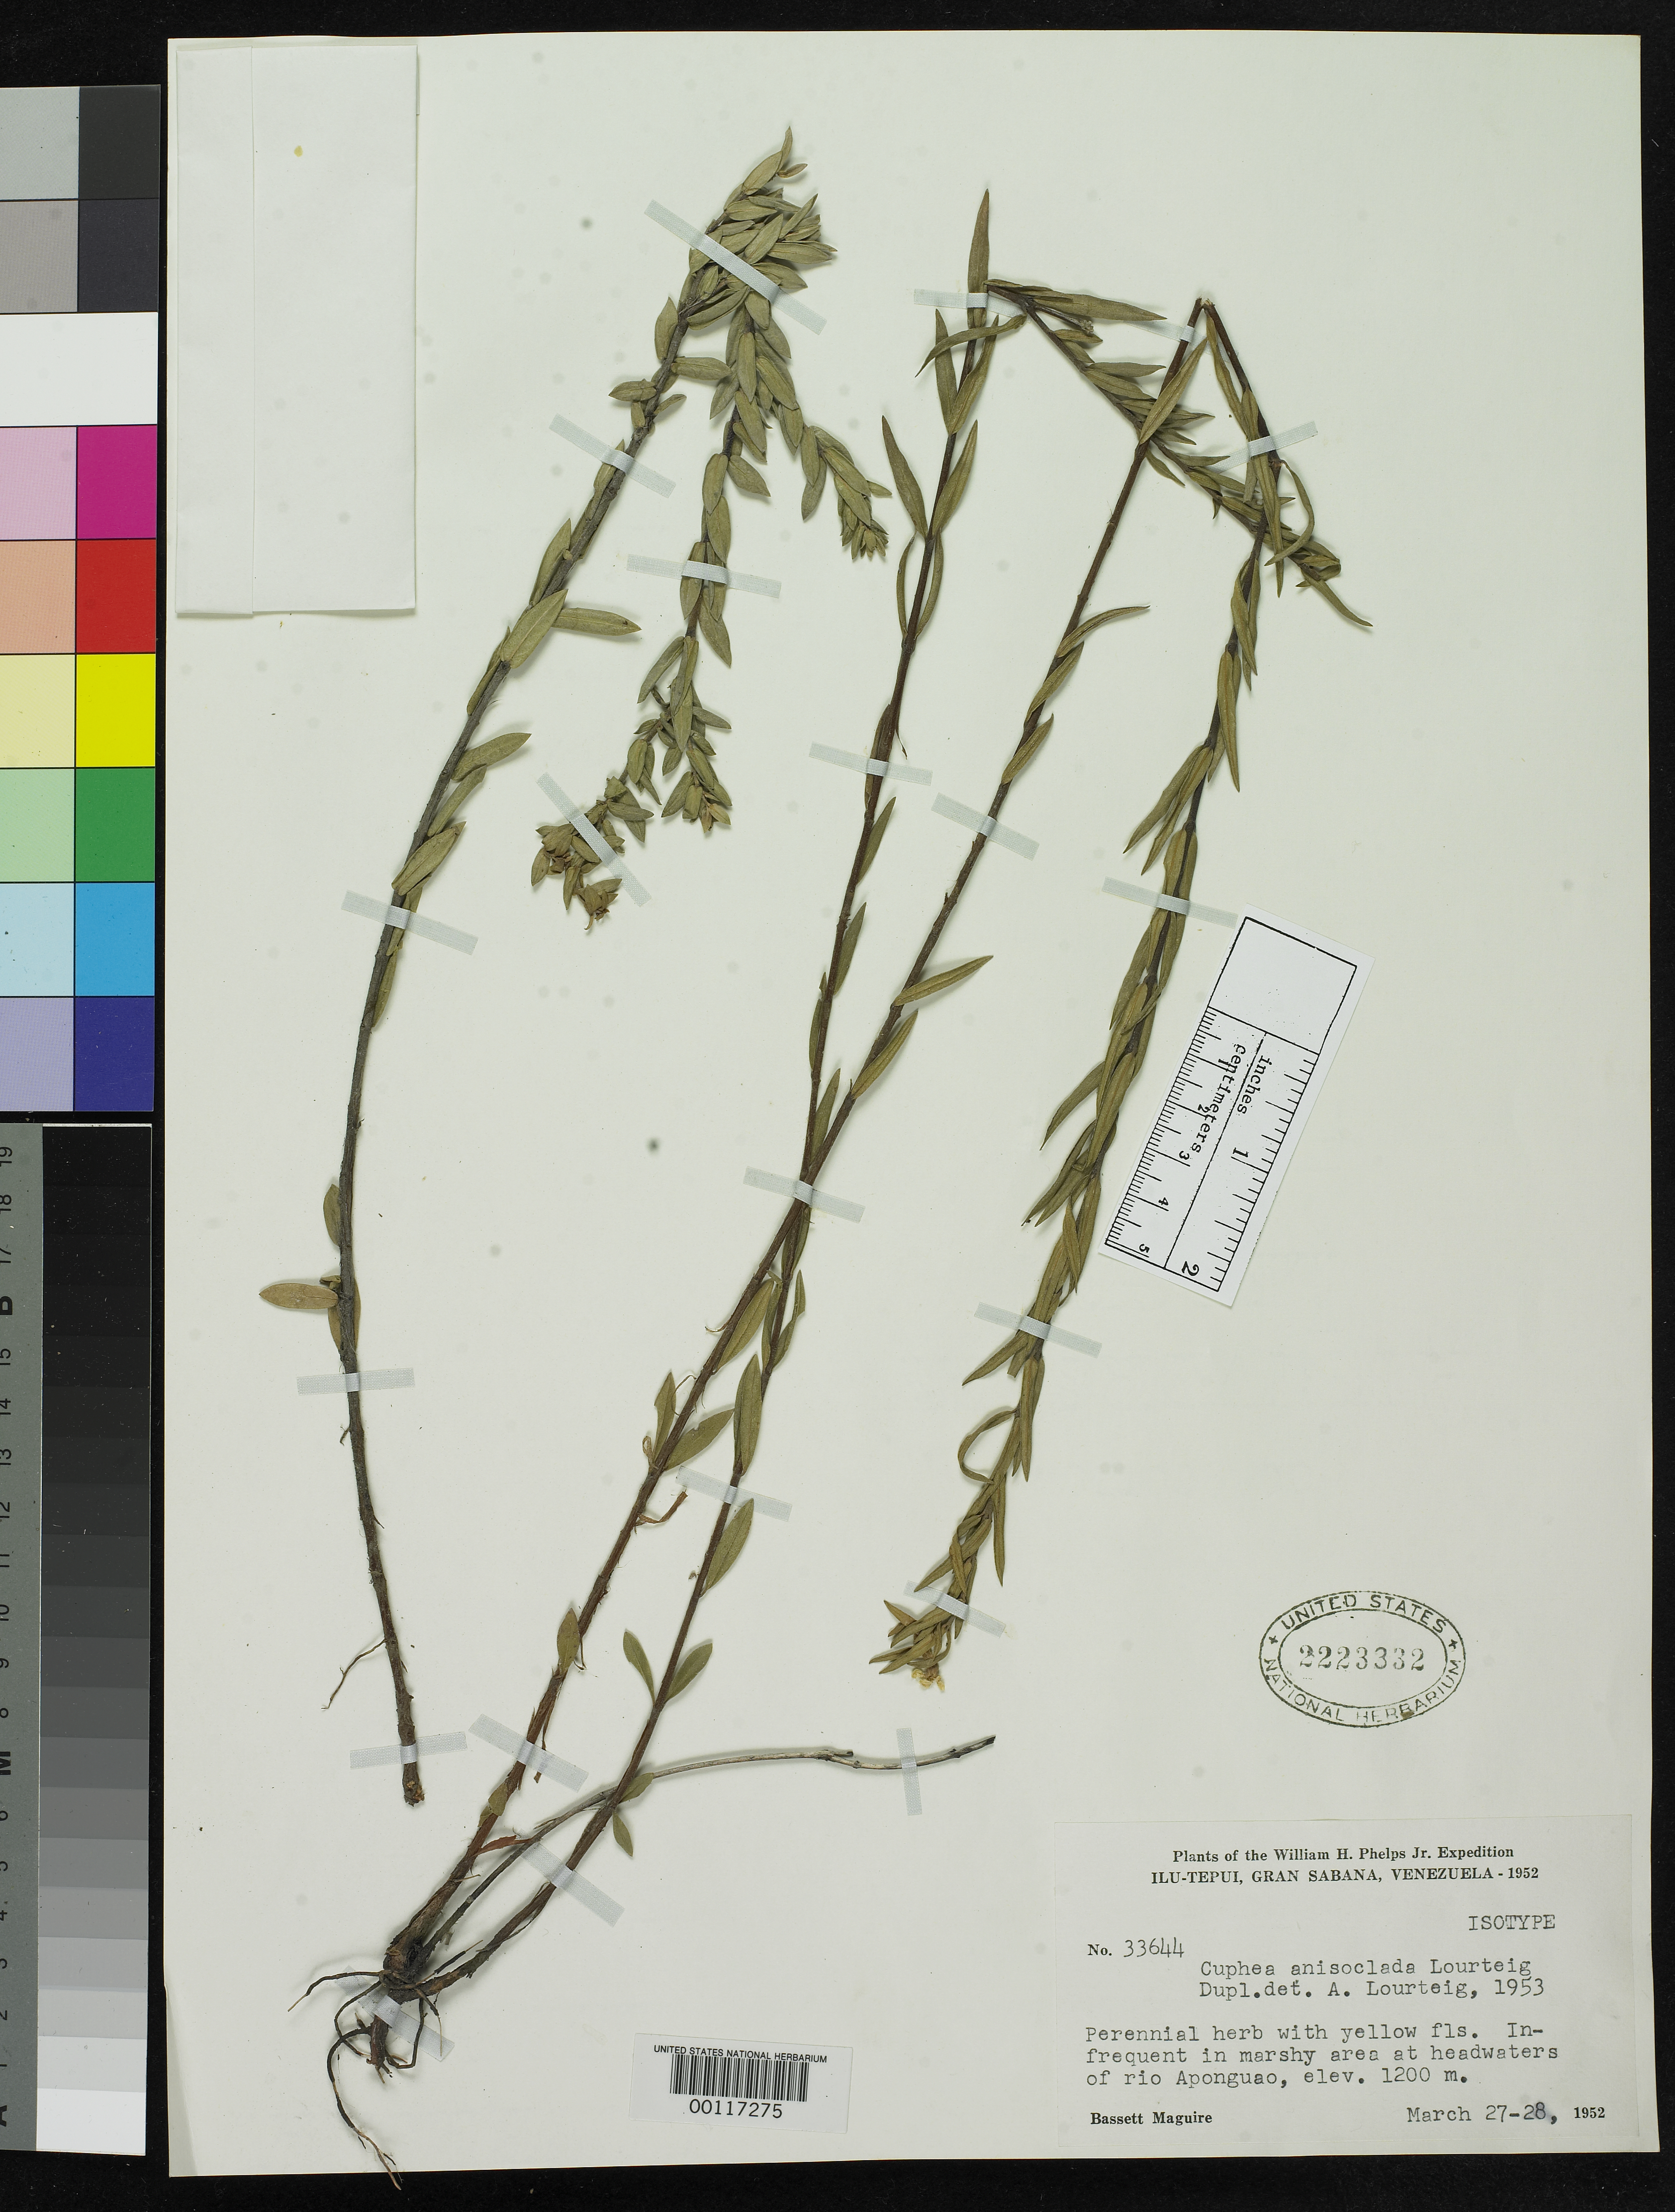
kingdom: Plantae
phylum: Tracheophyta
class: Magnoliopsida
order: Myrtales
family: Lythraceae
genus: Cuphea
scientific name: Cuphea anisoclada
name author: Lourteig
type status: Isotype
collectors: B. Maguire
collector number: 33644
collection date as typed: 27 Mar 1952 to 28 Mar 1952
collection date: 1952-03-27/1952-03-28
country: Venezuela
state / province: Bolivar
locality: La Gran Sabana, Ilu-tepui.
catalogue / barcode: US 2223332